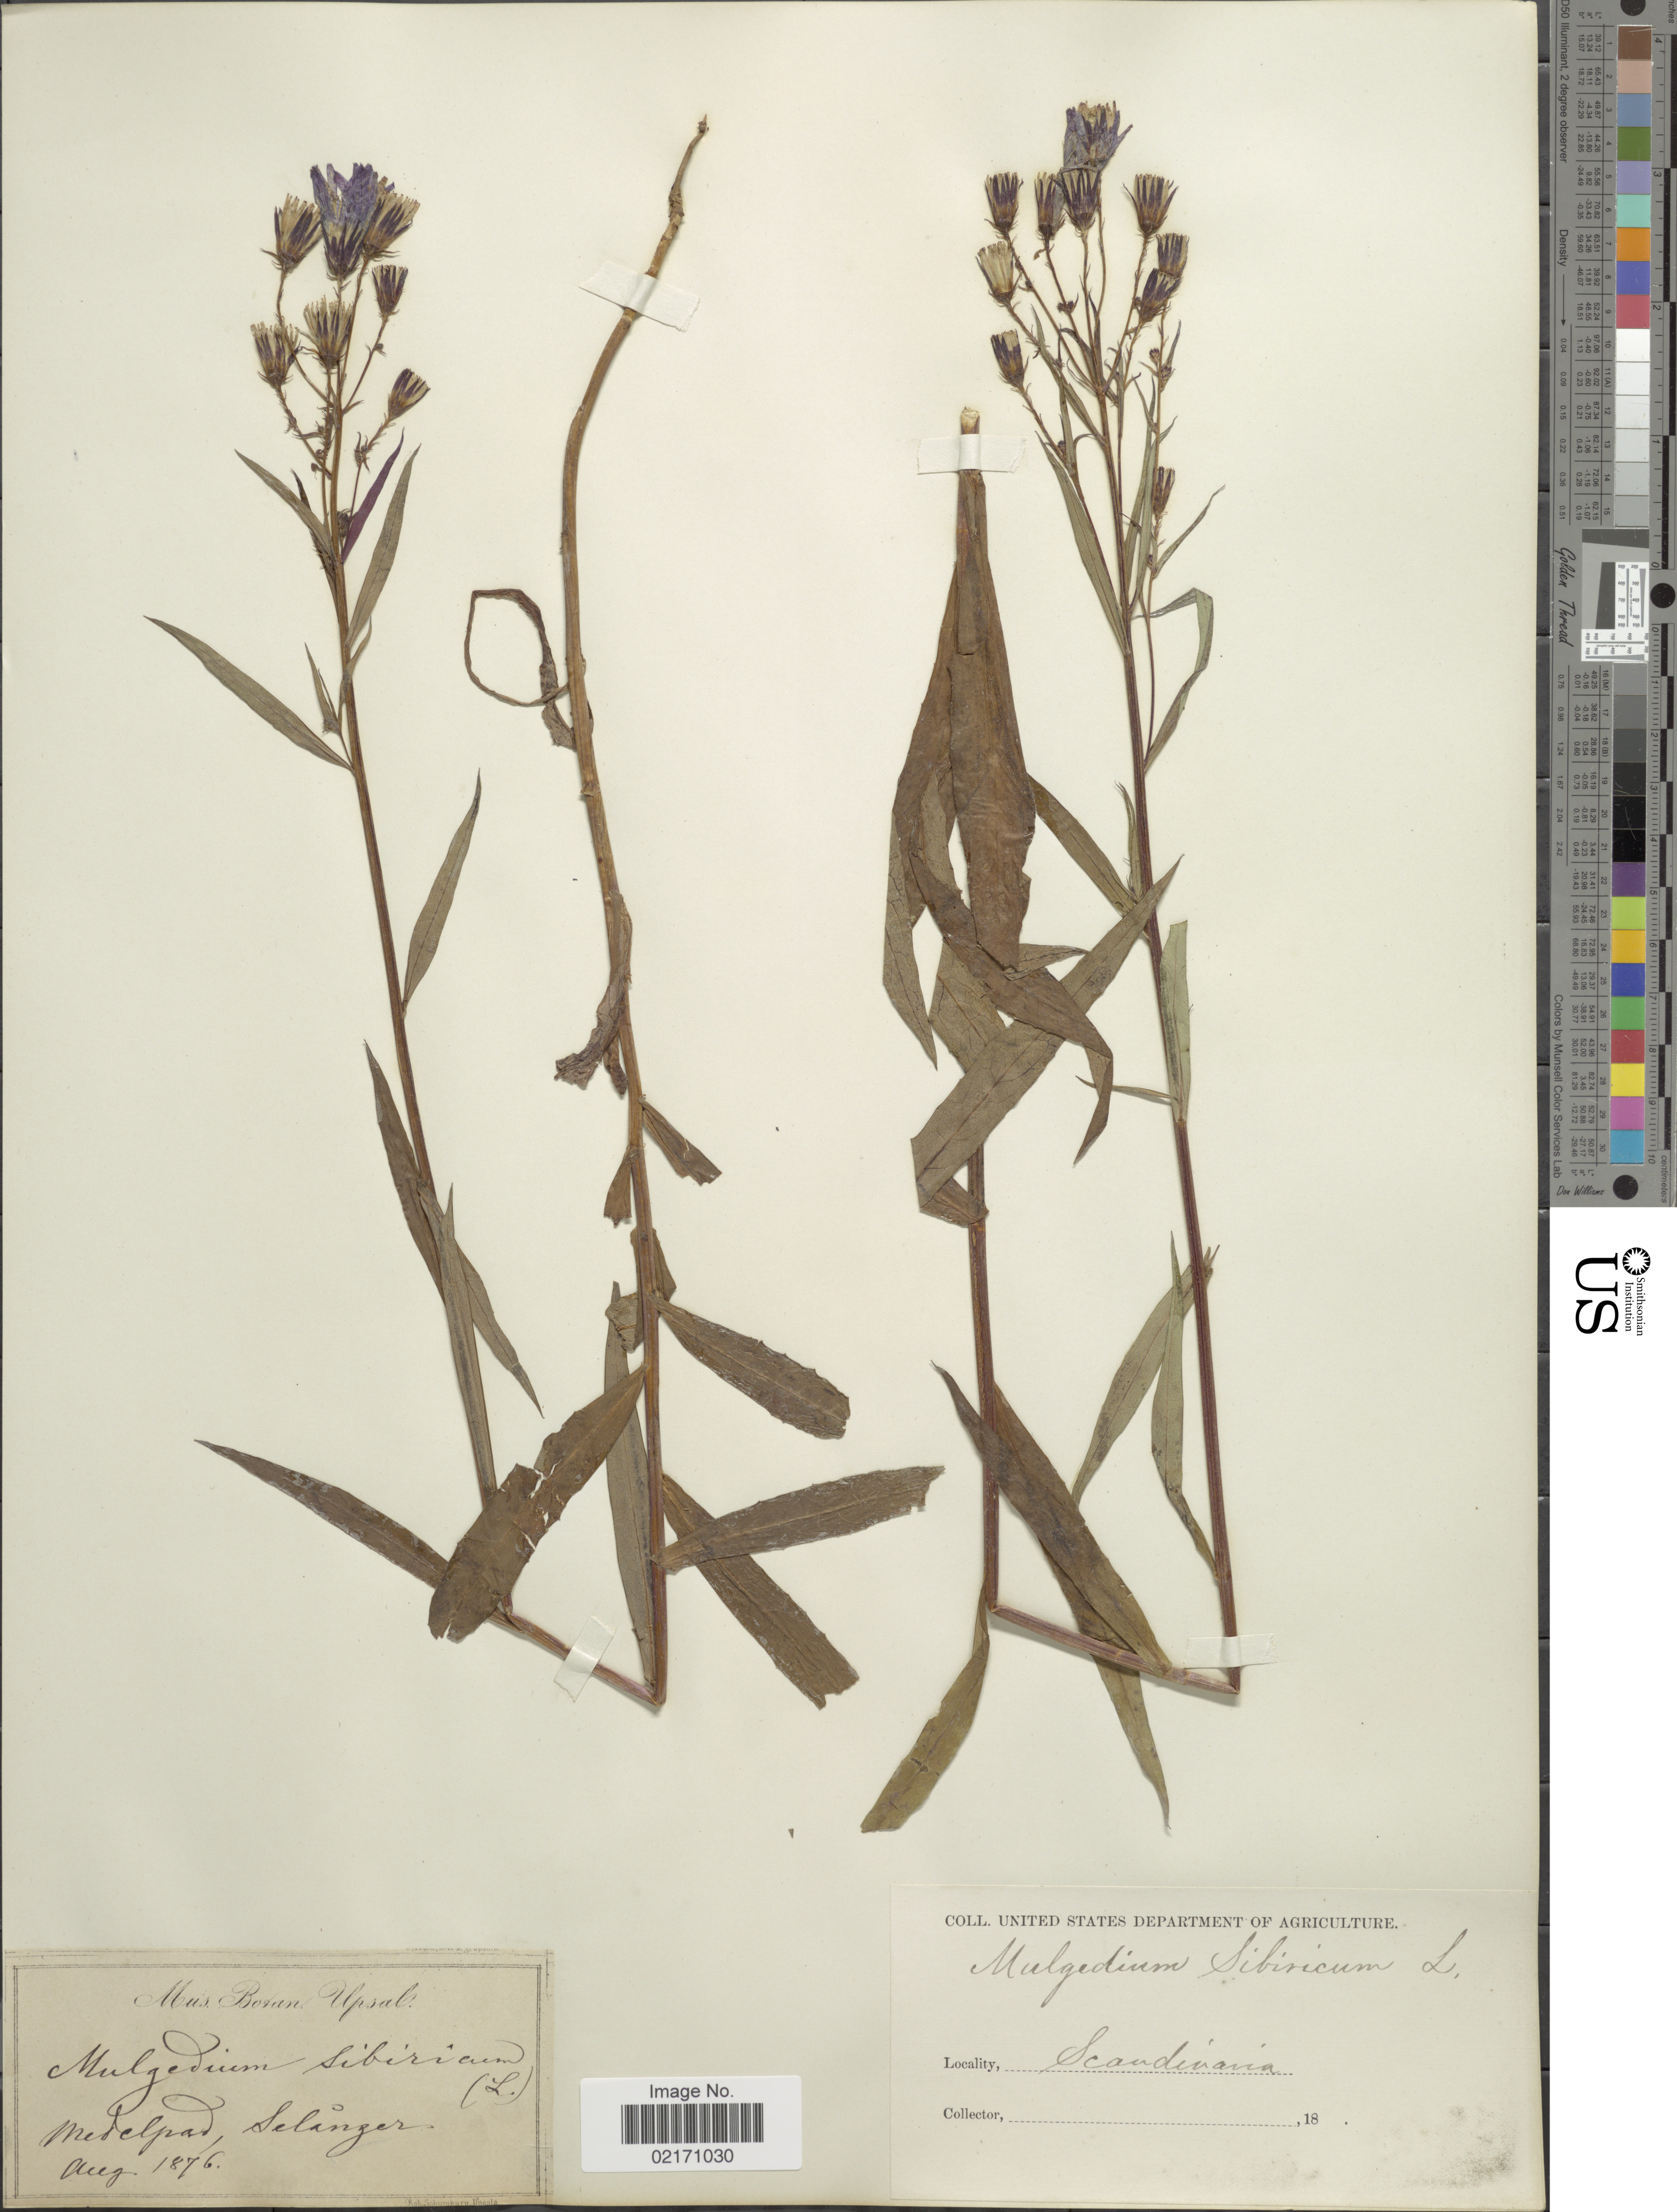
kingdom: Plantae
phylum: Tracheophyta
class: Magnoliopsida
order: Asterales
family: Asteraceae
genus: Lactuca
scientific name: Lactuca sibirica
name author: (L.) Maxim.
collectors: United States Department of Agriculture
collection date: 1876-08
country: Sweden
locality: Scandinavia, Medelpad, Selanger.